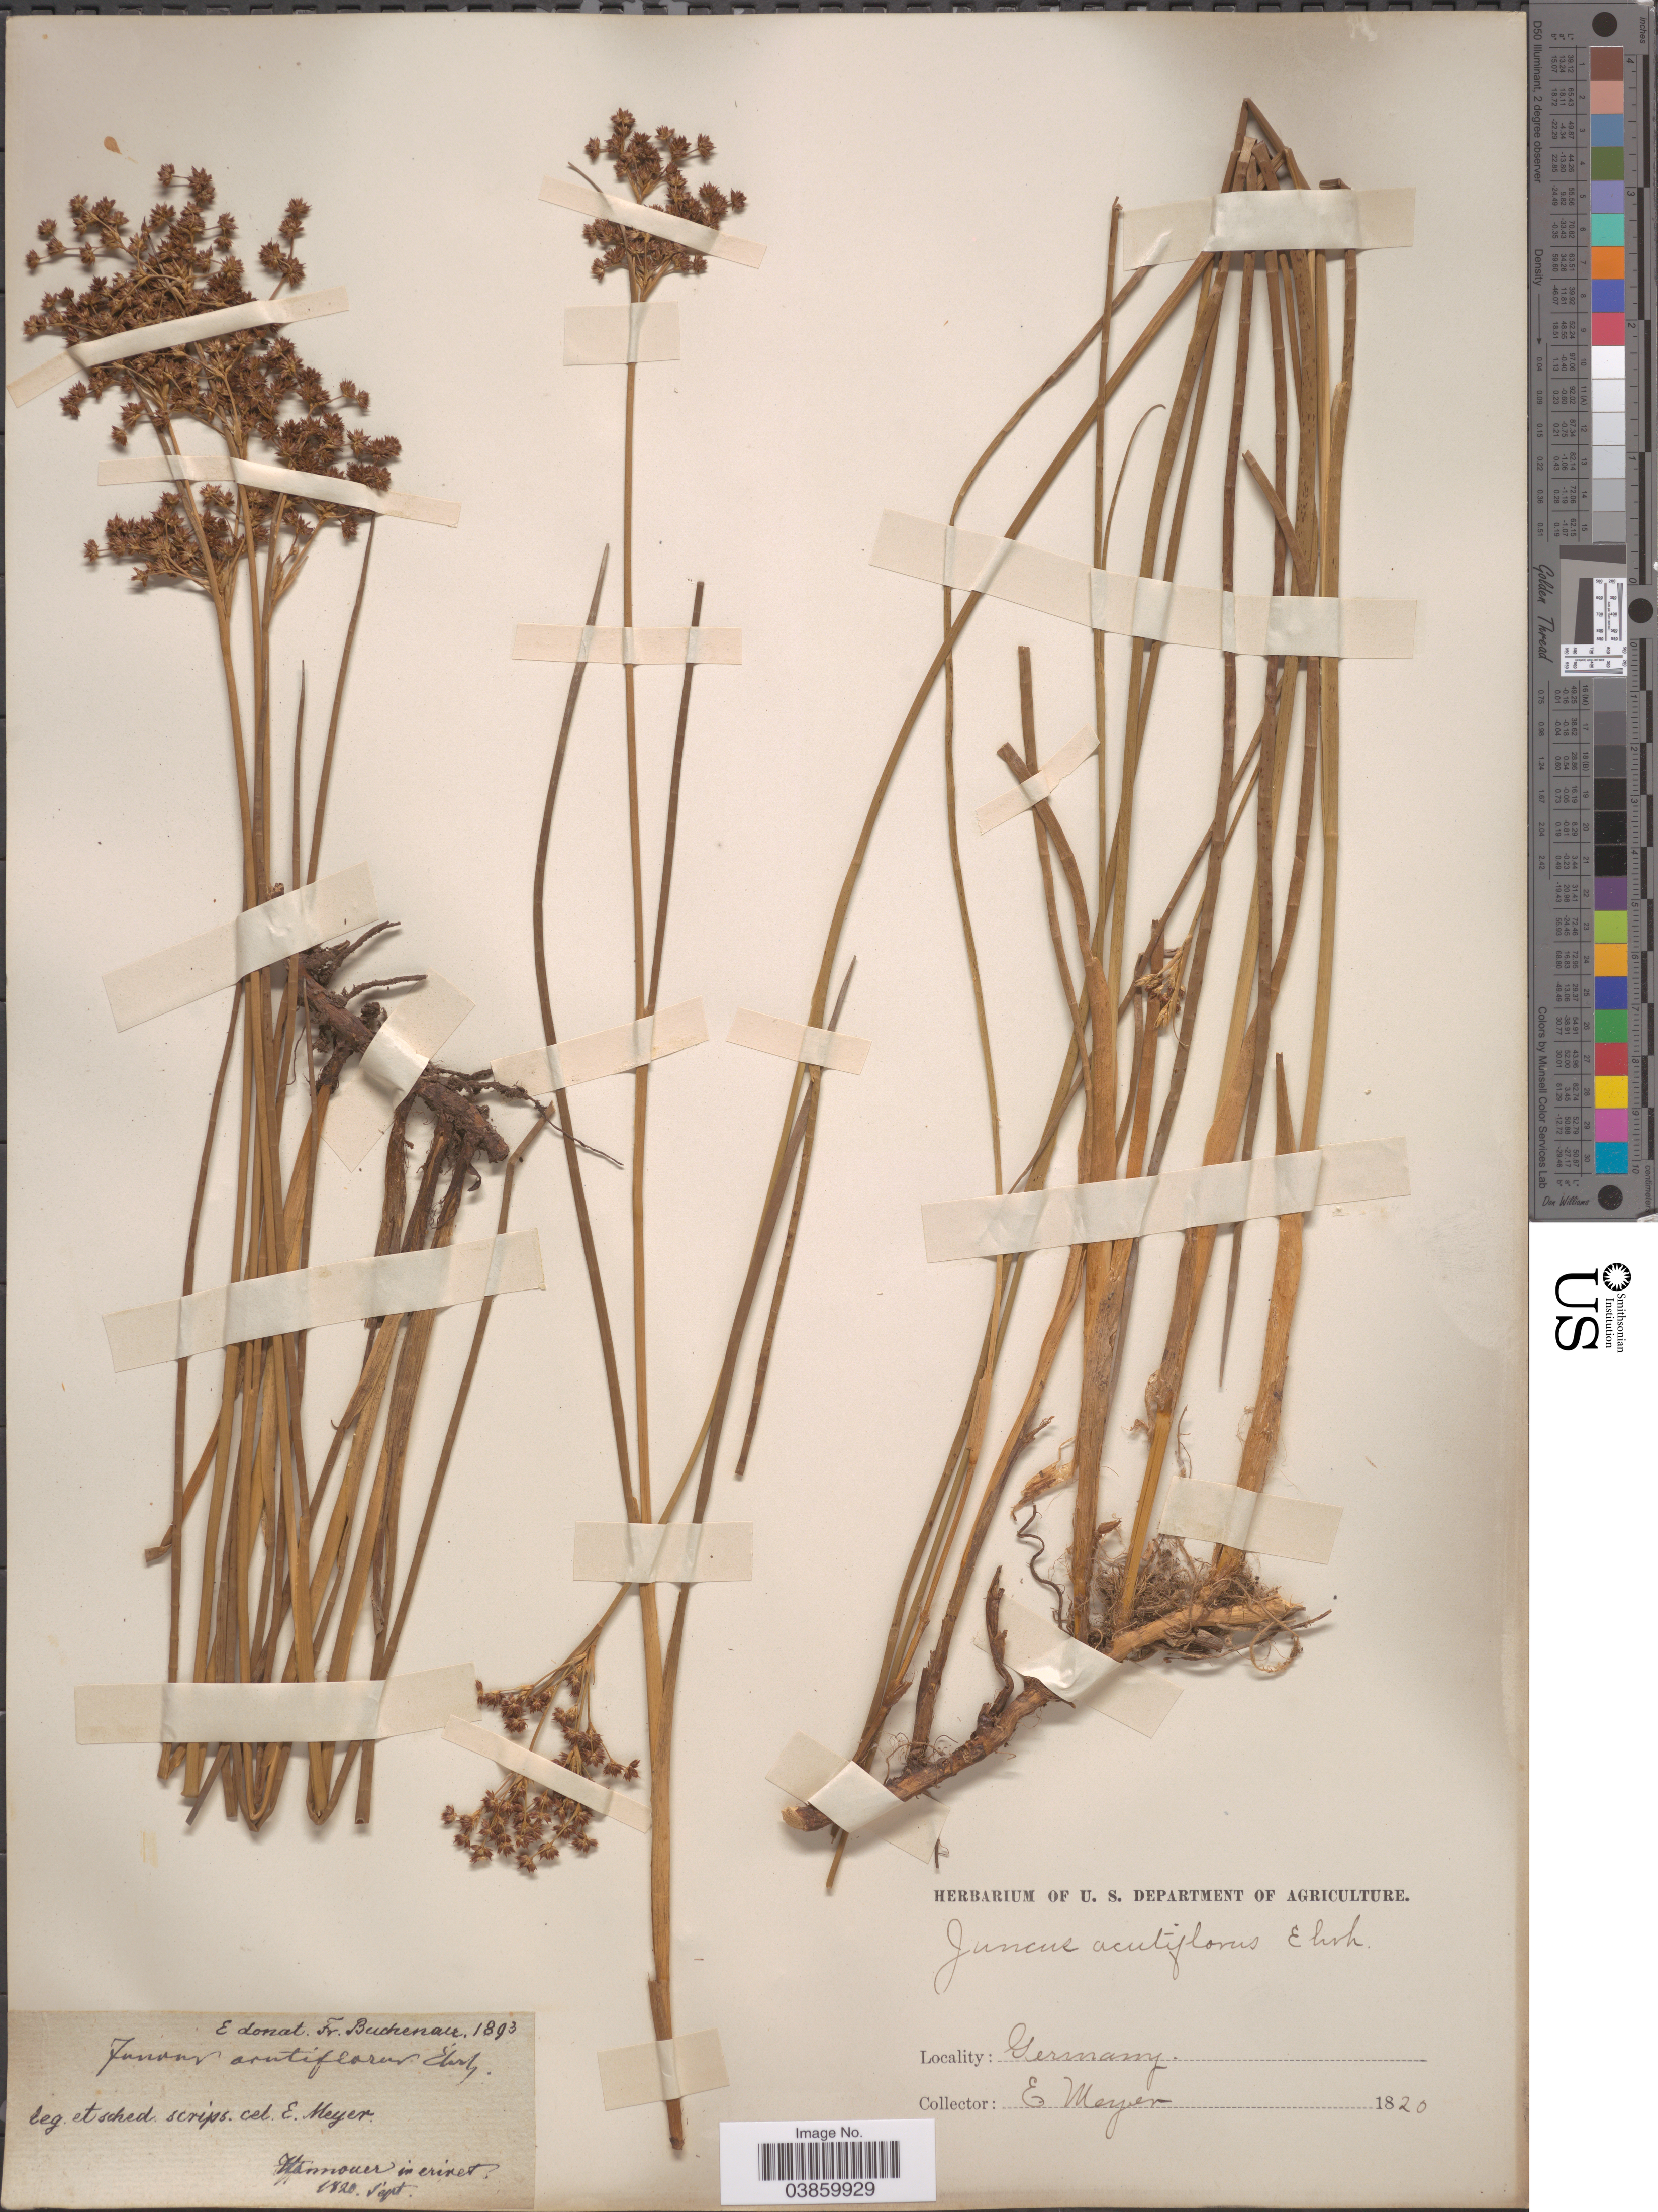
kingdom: Plantae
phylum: Tracheophyta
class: Liliopsida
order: Poales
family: Juncaceae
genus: Juncus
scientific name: Juncus acutiflorus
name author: Ehrh. ex Hoffm.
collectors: E. Meyer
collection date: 1820-09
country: Germany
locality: Armouer in erinet. [interpreted]